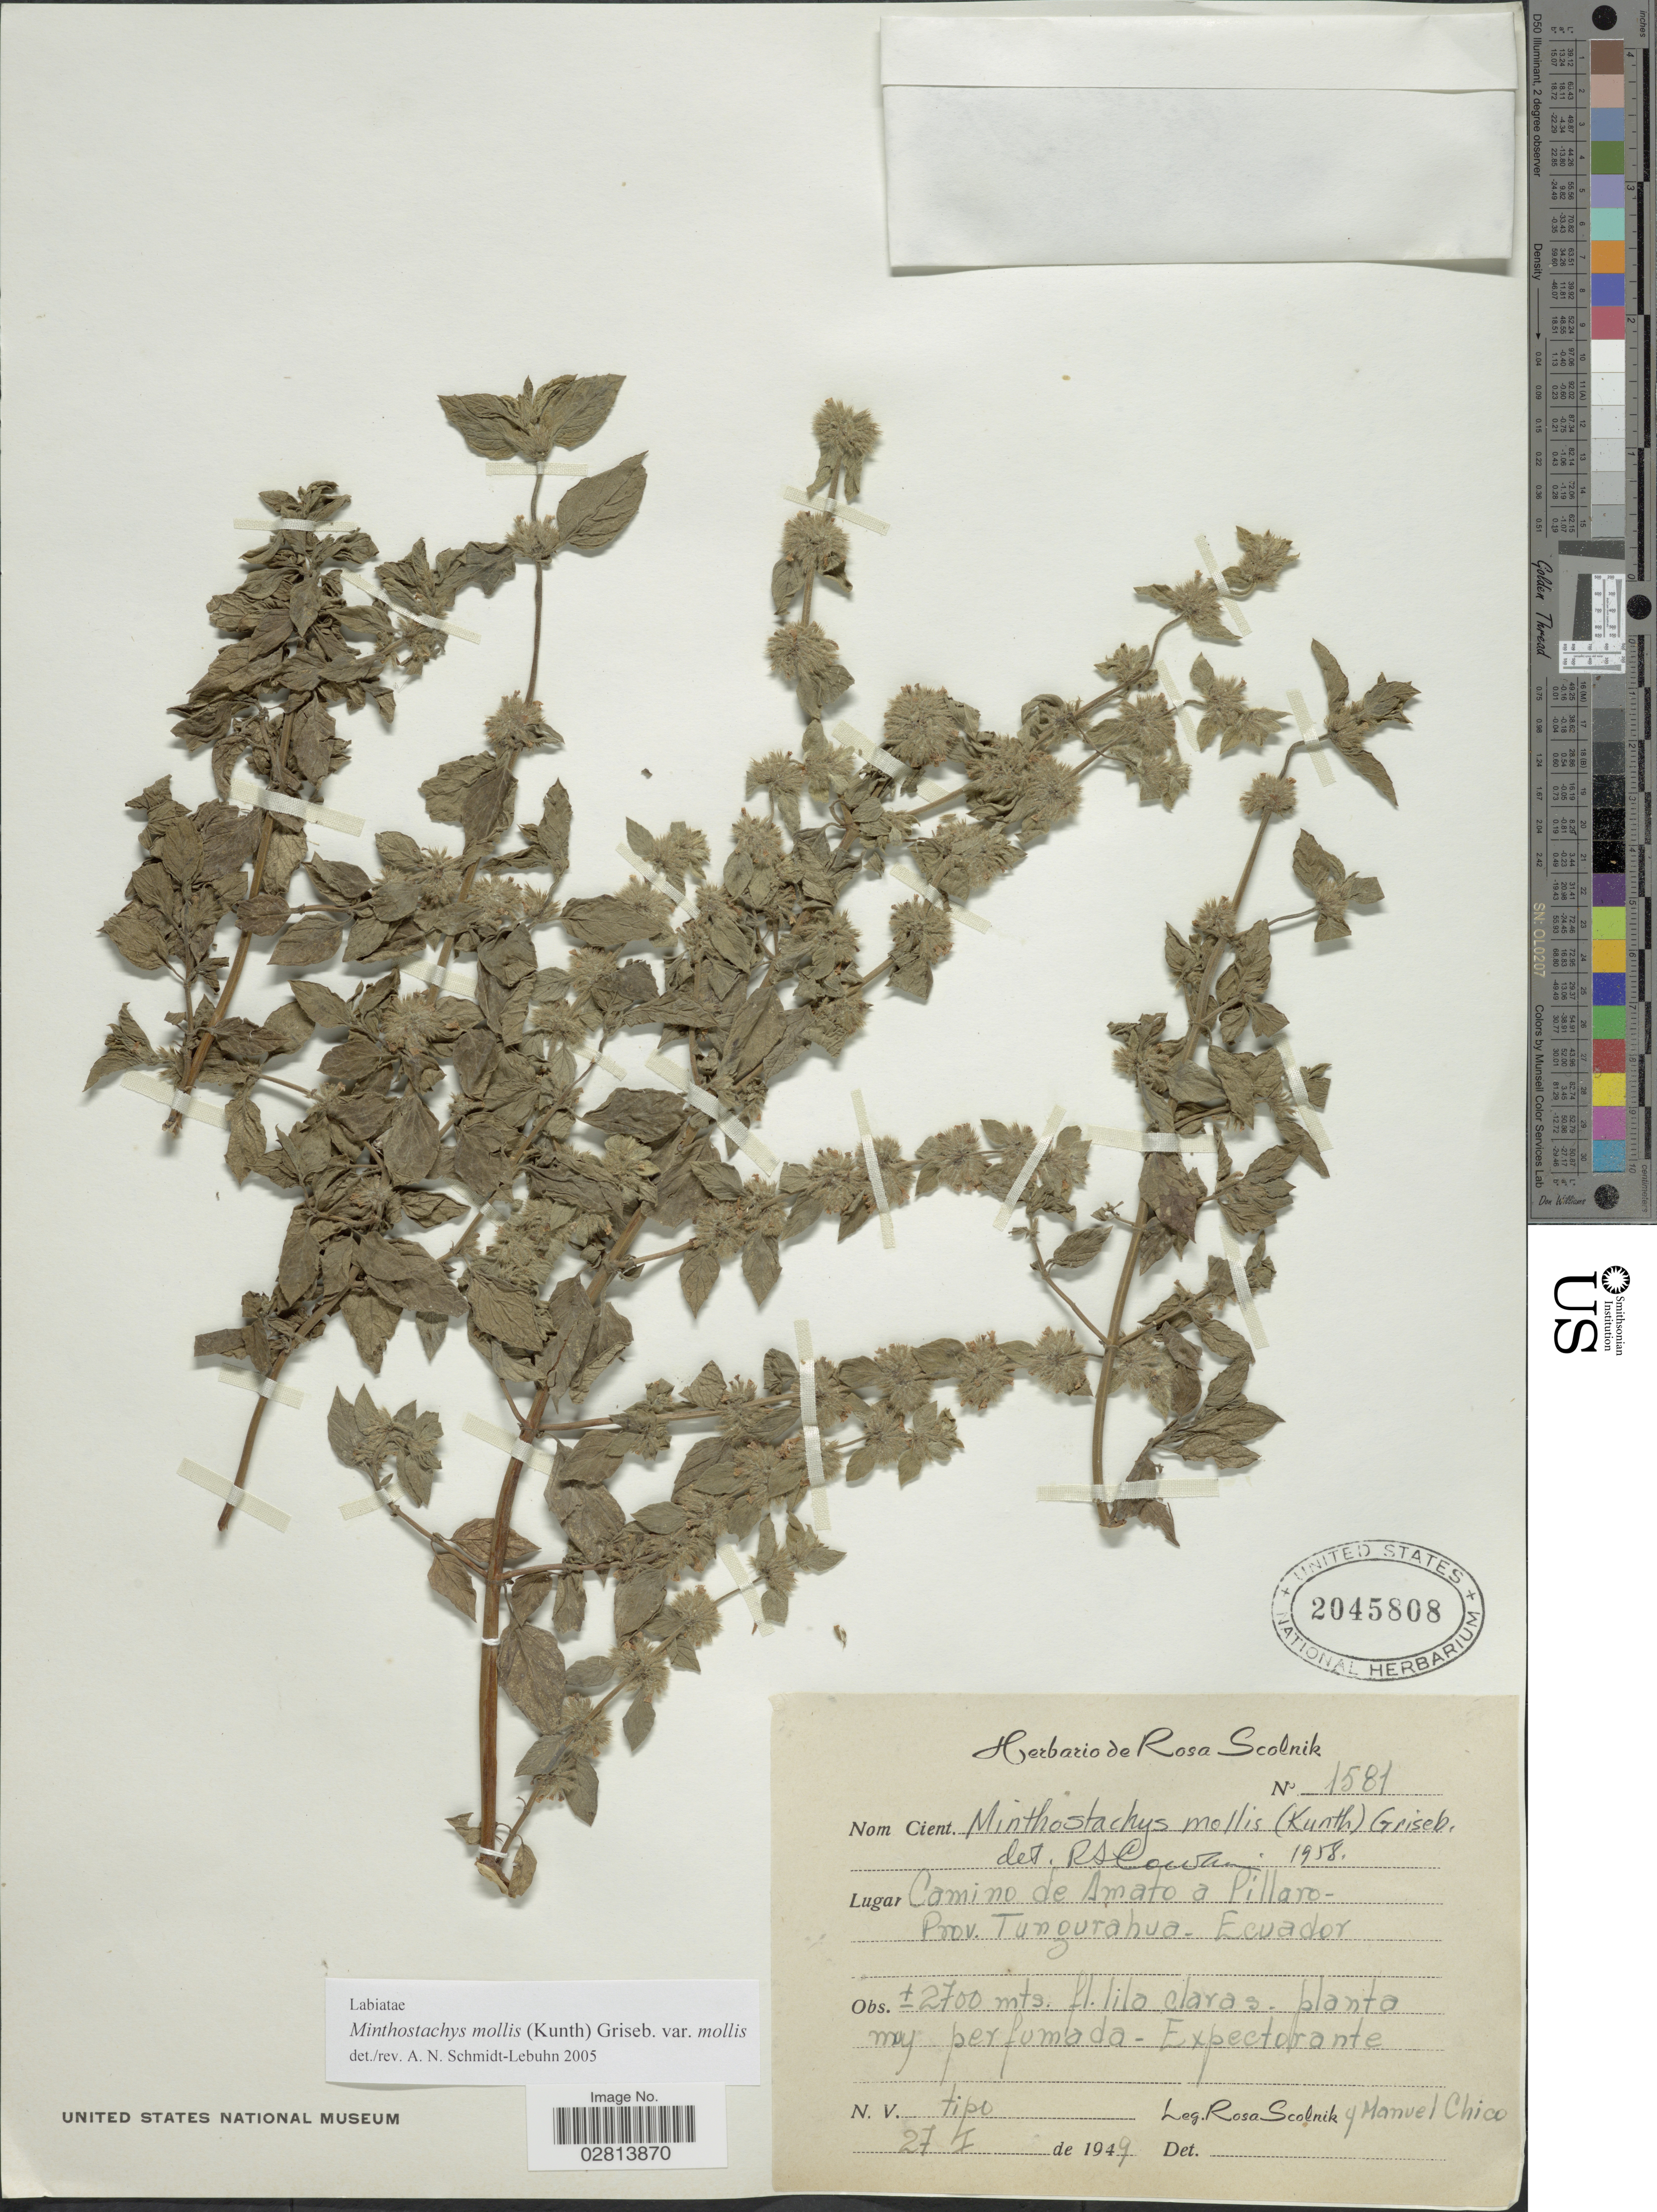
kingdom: Plantae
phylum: Tracheophyta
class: Magnoliopsida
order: Lamiales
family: Lamiaceae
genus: Minthostachys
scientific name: Minthostachys mollis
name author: (Kunth) Griseb.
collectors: R. Scolnik & M. Chico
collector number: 1581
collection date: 1949-01-27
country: Ecuador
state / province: Tungurahua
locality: Camino de Amato a Pillaro-Prov. Tungurahua.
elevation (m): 2700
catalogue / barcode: US 2045808